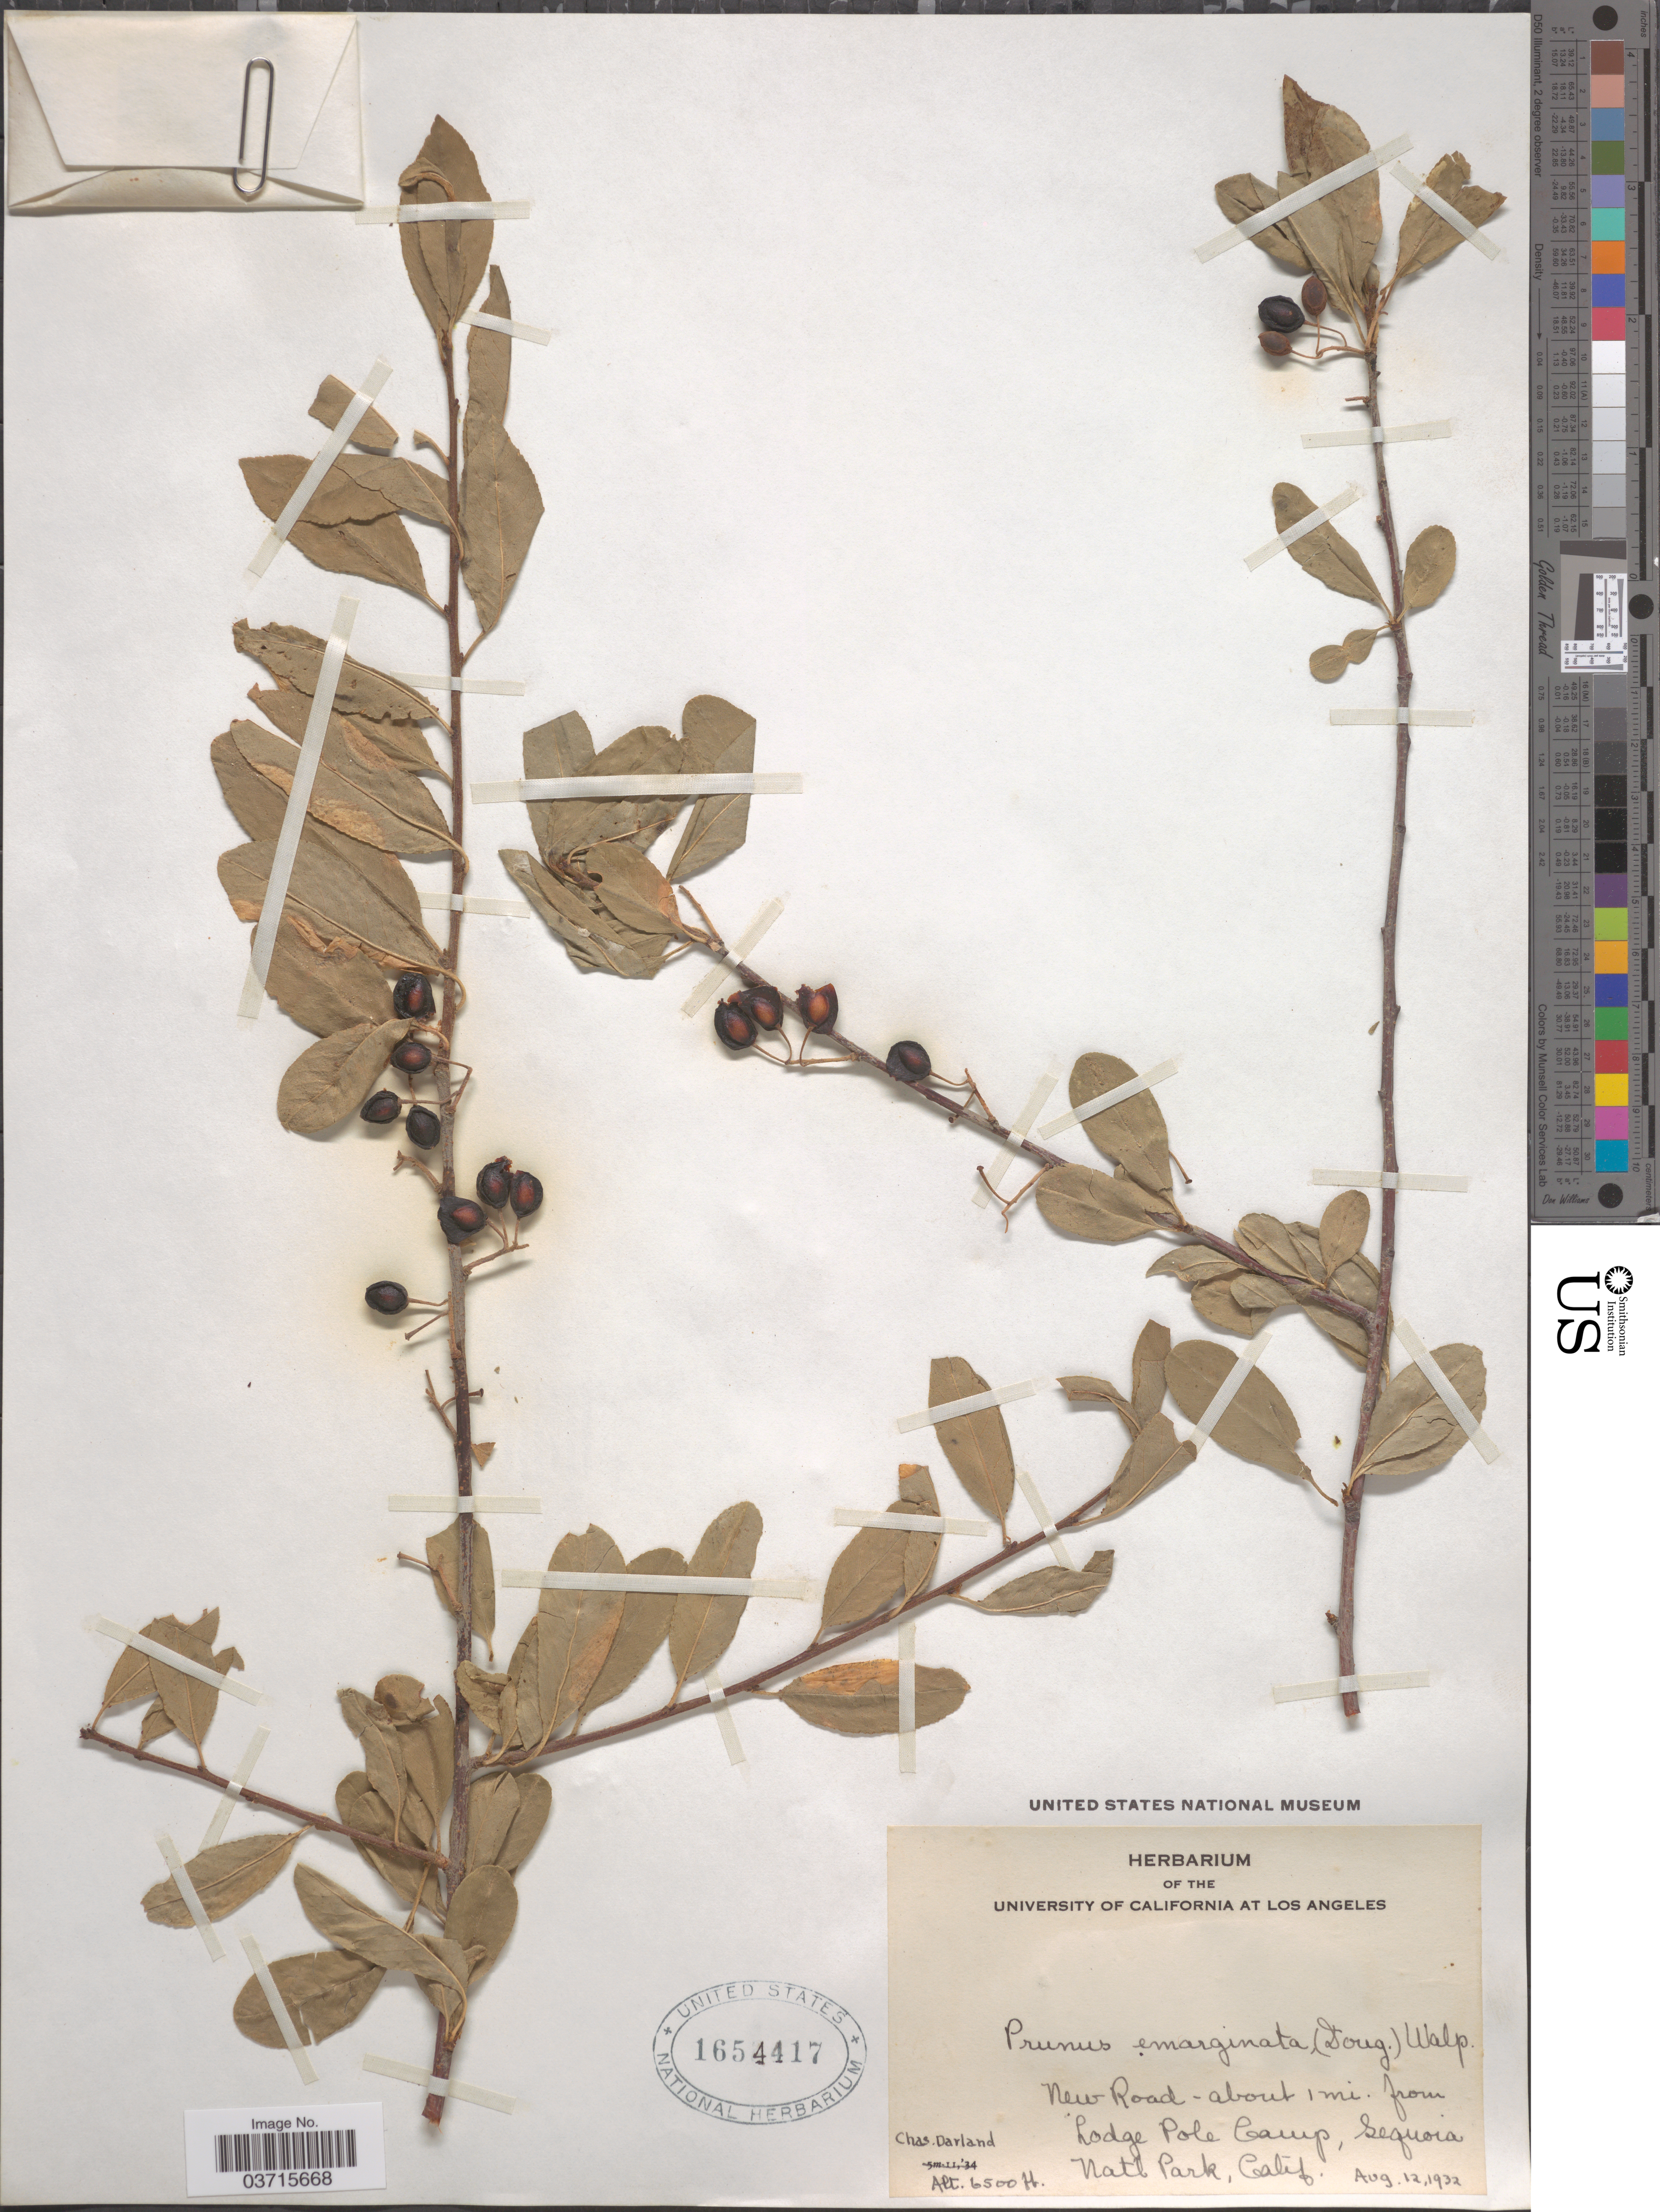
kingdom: Plantae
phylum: Tracheophyta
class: Magnoliopsida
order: Rosales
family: Rosaceae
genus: Prunus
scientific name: Prunus emarginata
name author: (Douglas ex Hook.) Eaton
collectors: C. Darland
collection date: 1932-08-12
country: United States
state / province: California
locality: New Road - about 1 mi. from Lodge Pole Camp, Sequoia Natl Park.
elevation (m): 1981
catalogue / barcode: US 1654417